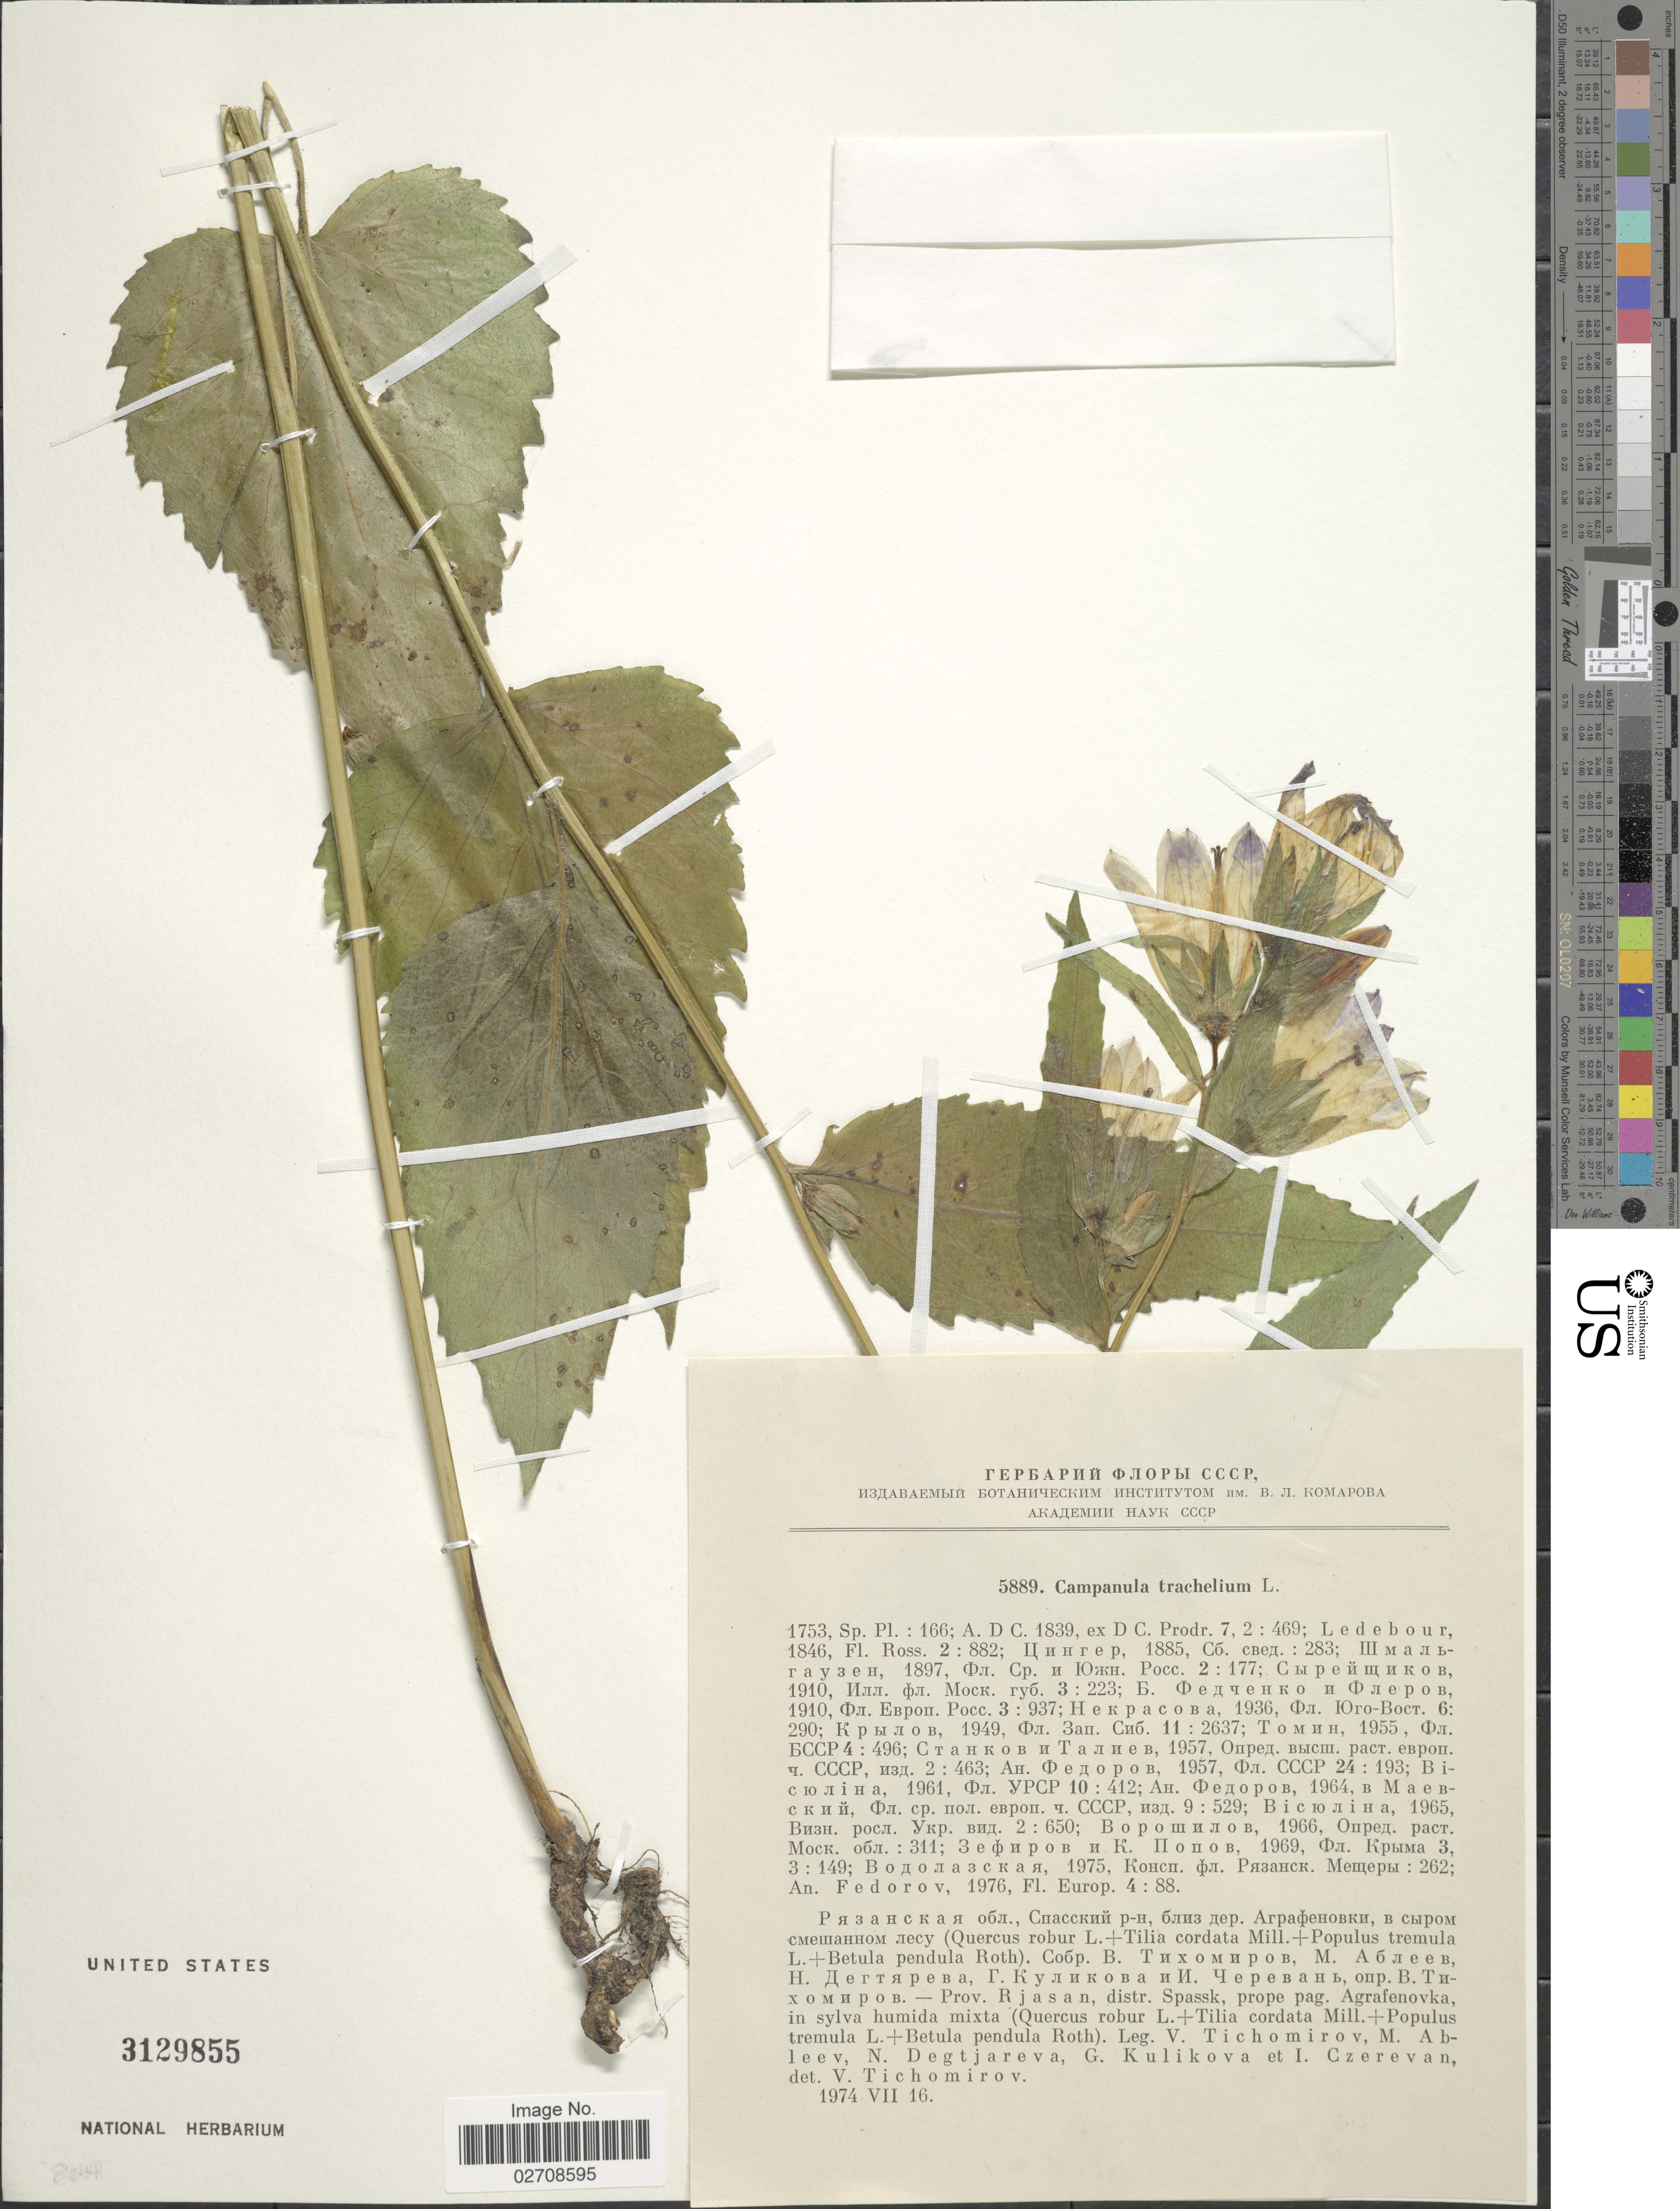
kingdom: Plantae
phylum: Tracheophyta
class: Magnoliopsida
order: Asterales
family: Campanulaceae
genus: Campanula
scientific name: Campanula trachelium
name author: L.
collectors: V. Tichomirov, M. Ableev, N. Degtjareva, G. Kulikova & I. Czerevan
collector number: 5889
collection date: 1974-07-16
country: Russian Federation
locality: Prov. Rjasan, distr. Spassk, prope pag. Agrafenovka, in sylva humida mixta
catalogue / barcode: US 3129855